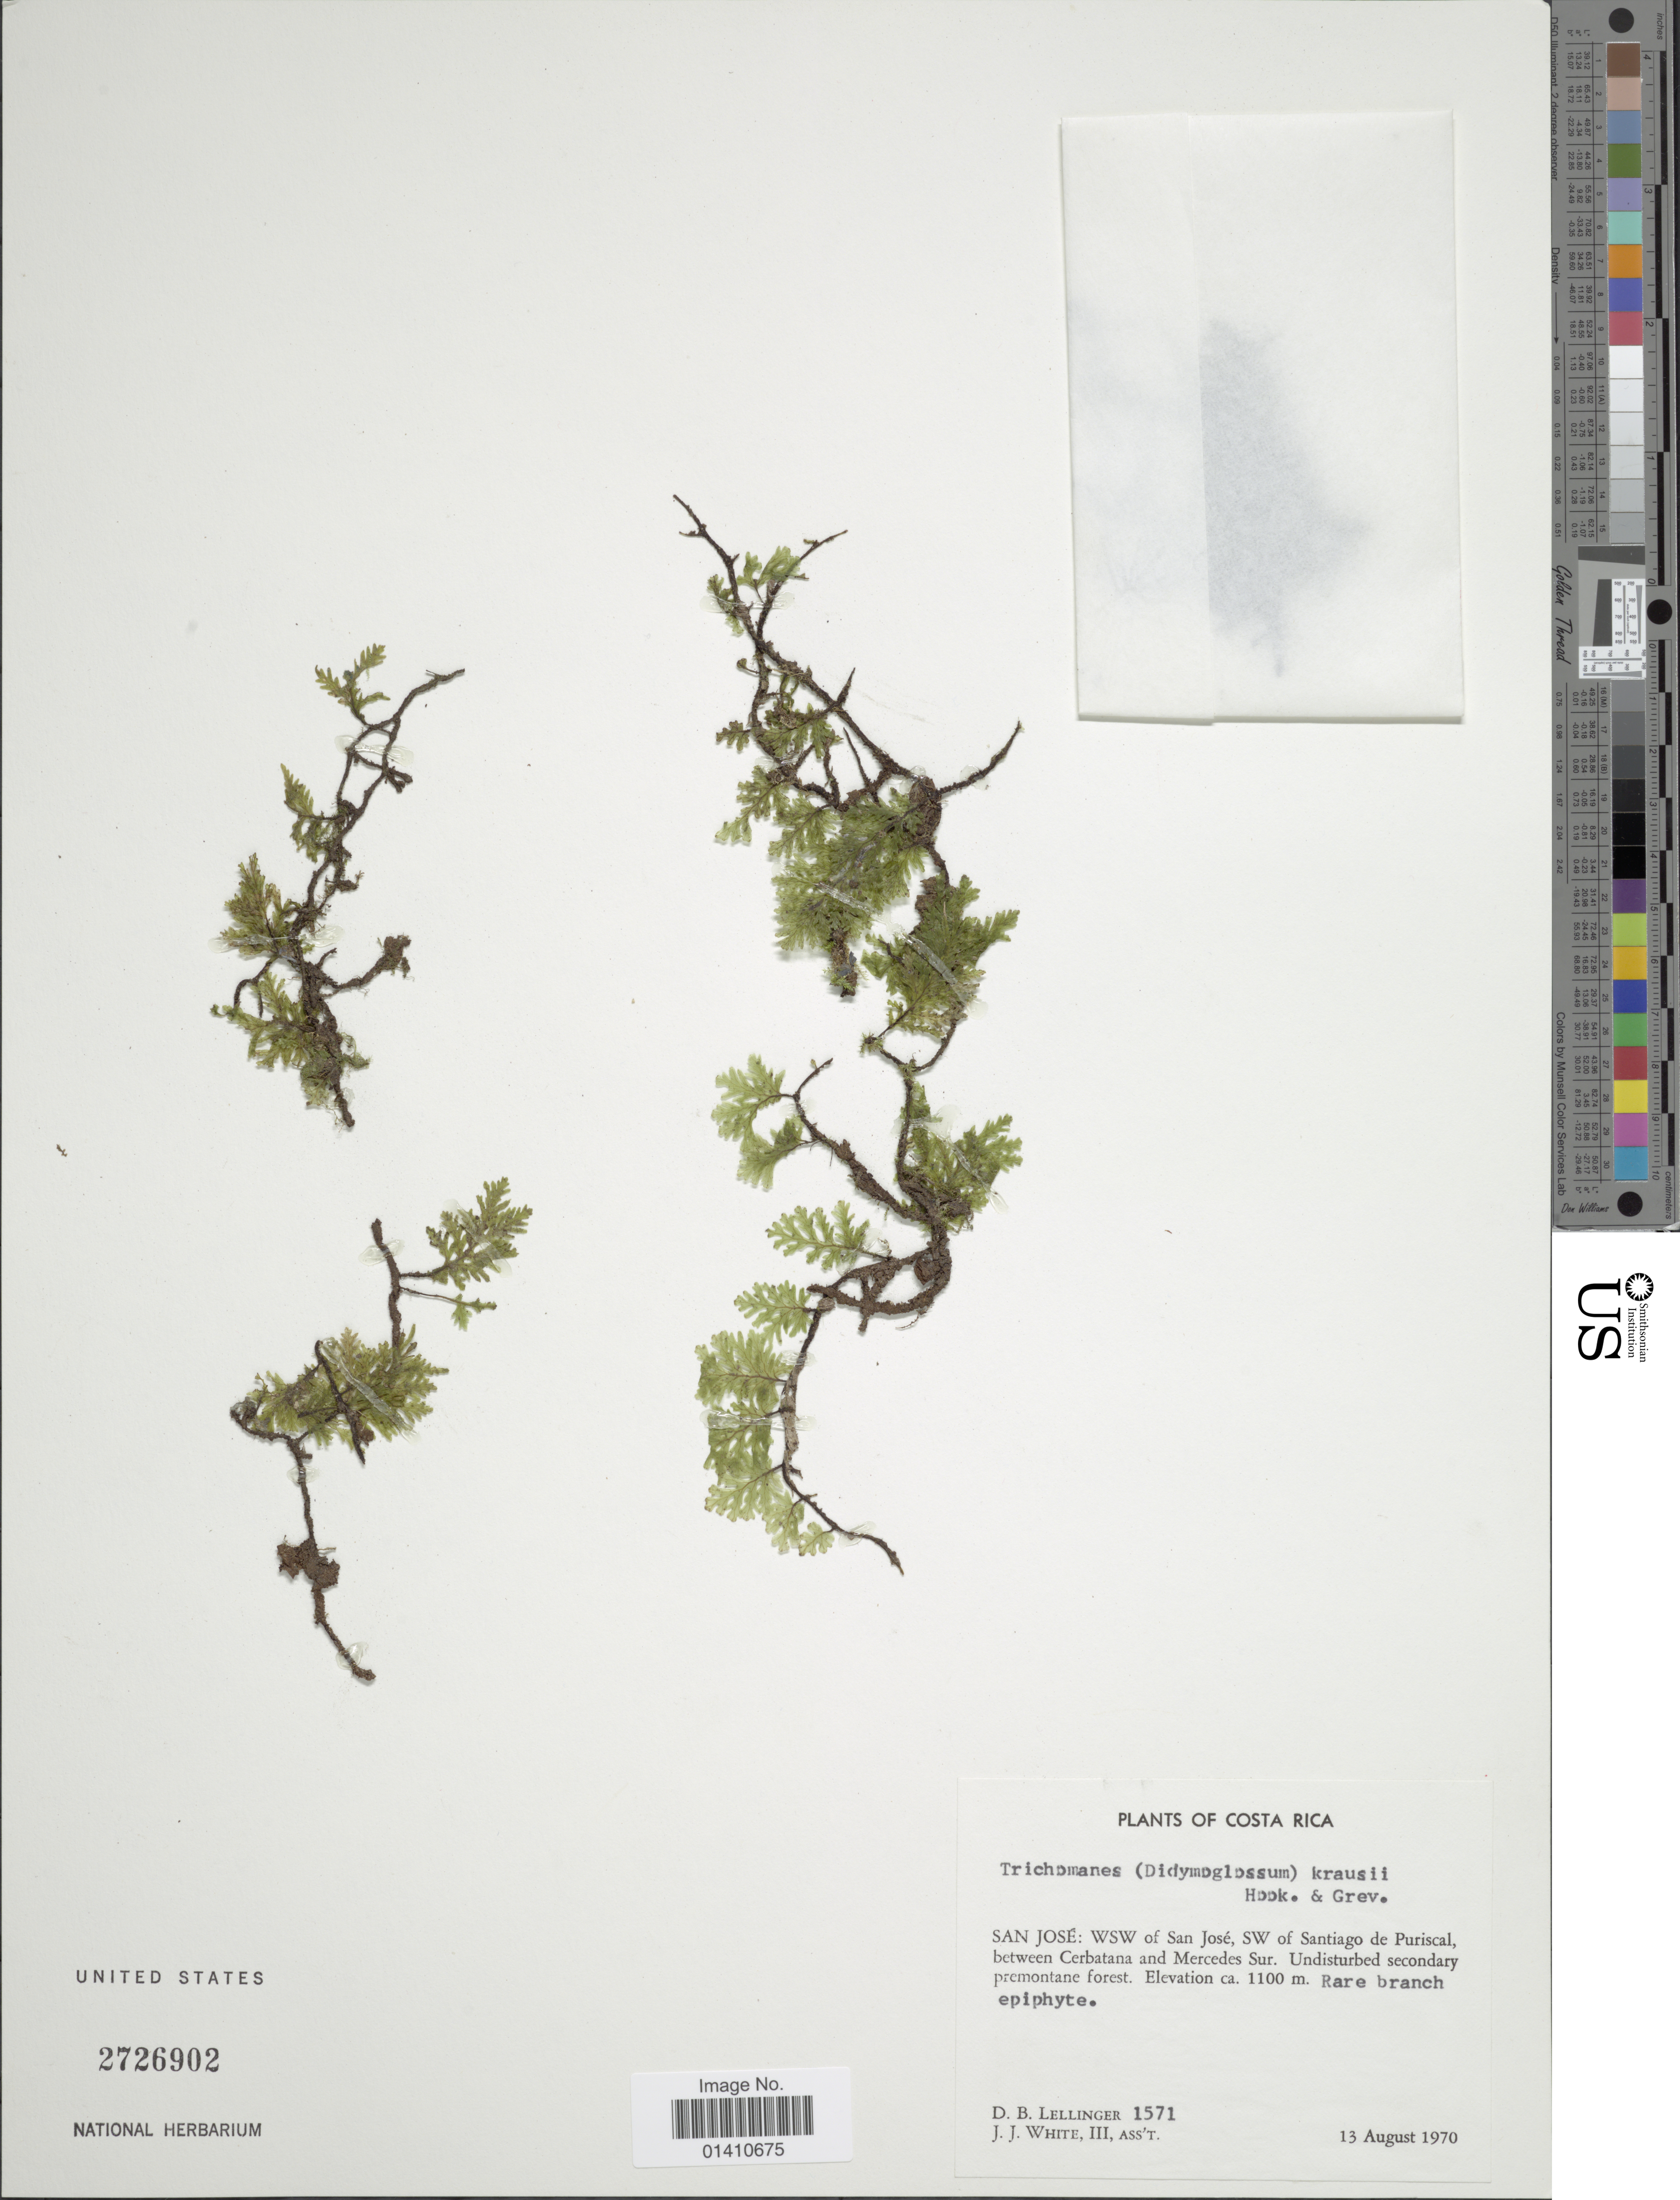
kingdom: Plantae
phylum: Tracheophyta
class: Polypodiopsida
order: Hymenophyllales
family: Hymenophyllaceae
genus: Didymoglossum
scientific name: Didymoglossum kraussii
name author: (Hook. & Grev.) C. Presl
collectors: D. B. Lellinger & J. J. White III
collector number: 1571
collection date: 1970-08-13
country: Costa Rica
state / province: San José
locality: WSW of San Jose, SW of Santiago de Puriscal, between Cerbatana and Mercedes Sur. Undisturbed secondary premontane forest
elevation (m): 1100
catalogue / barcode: US 2726902